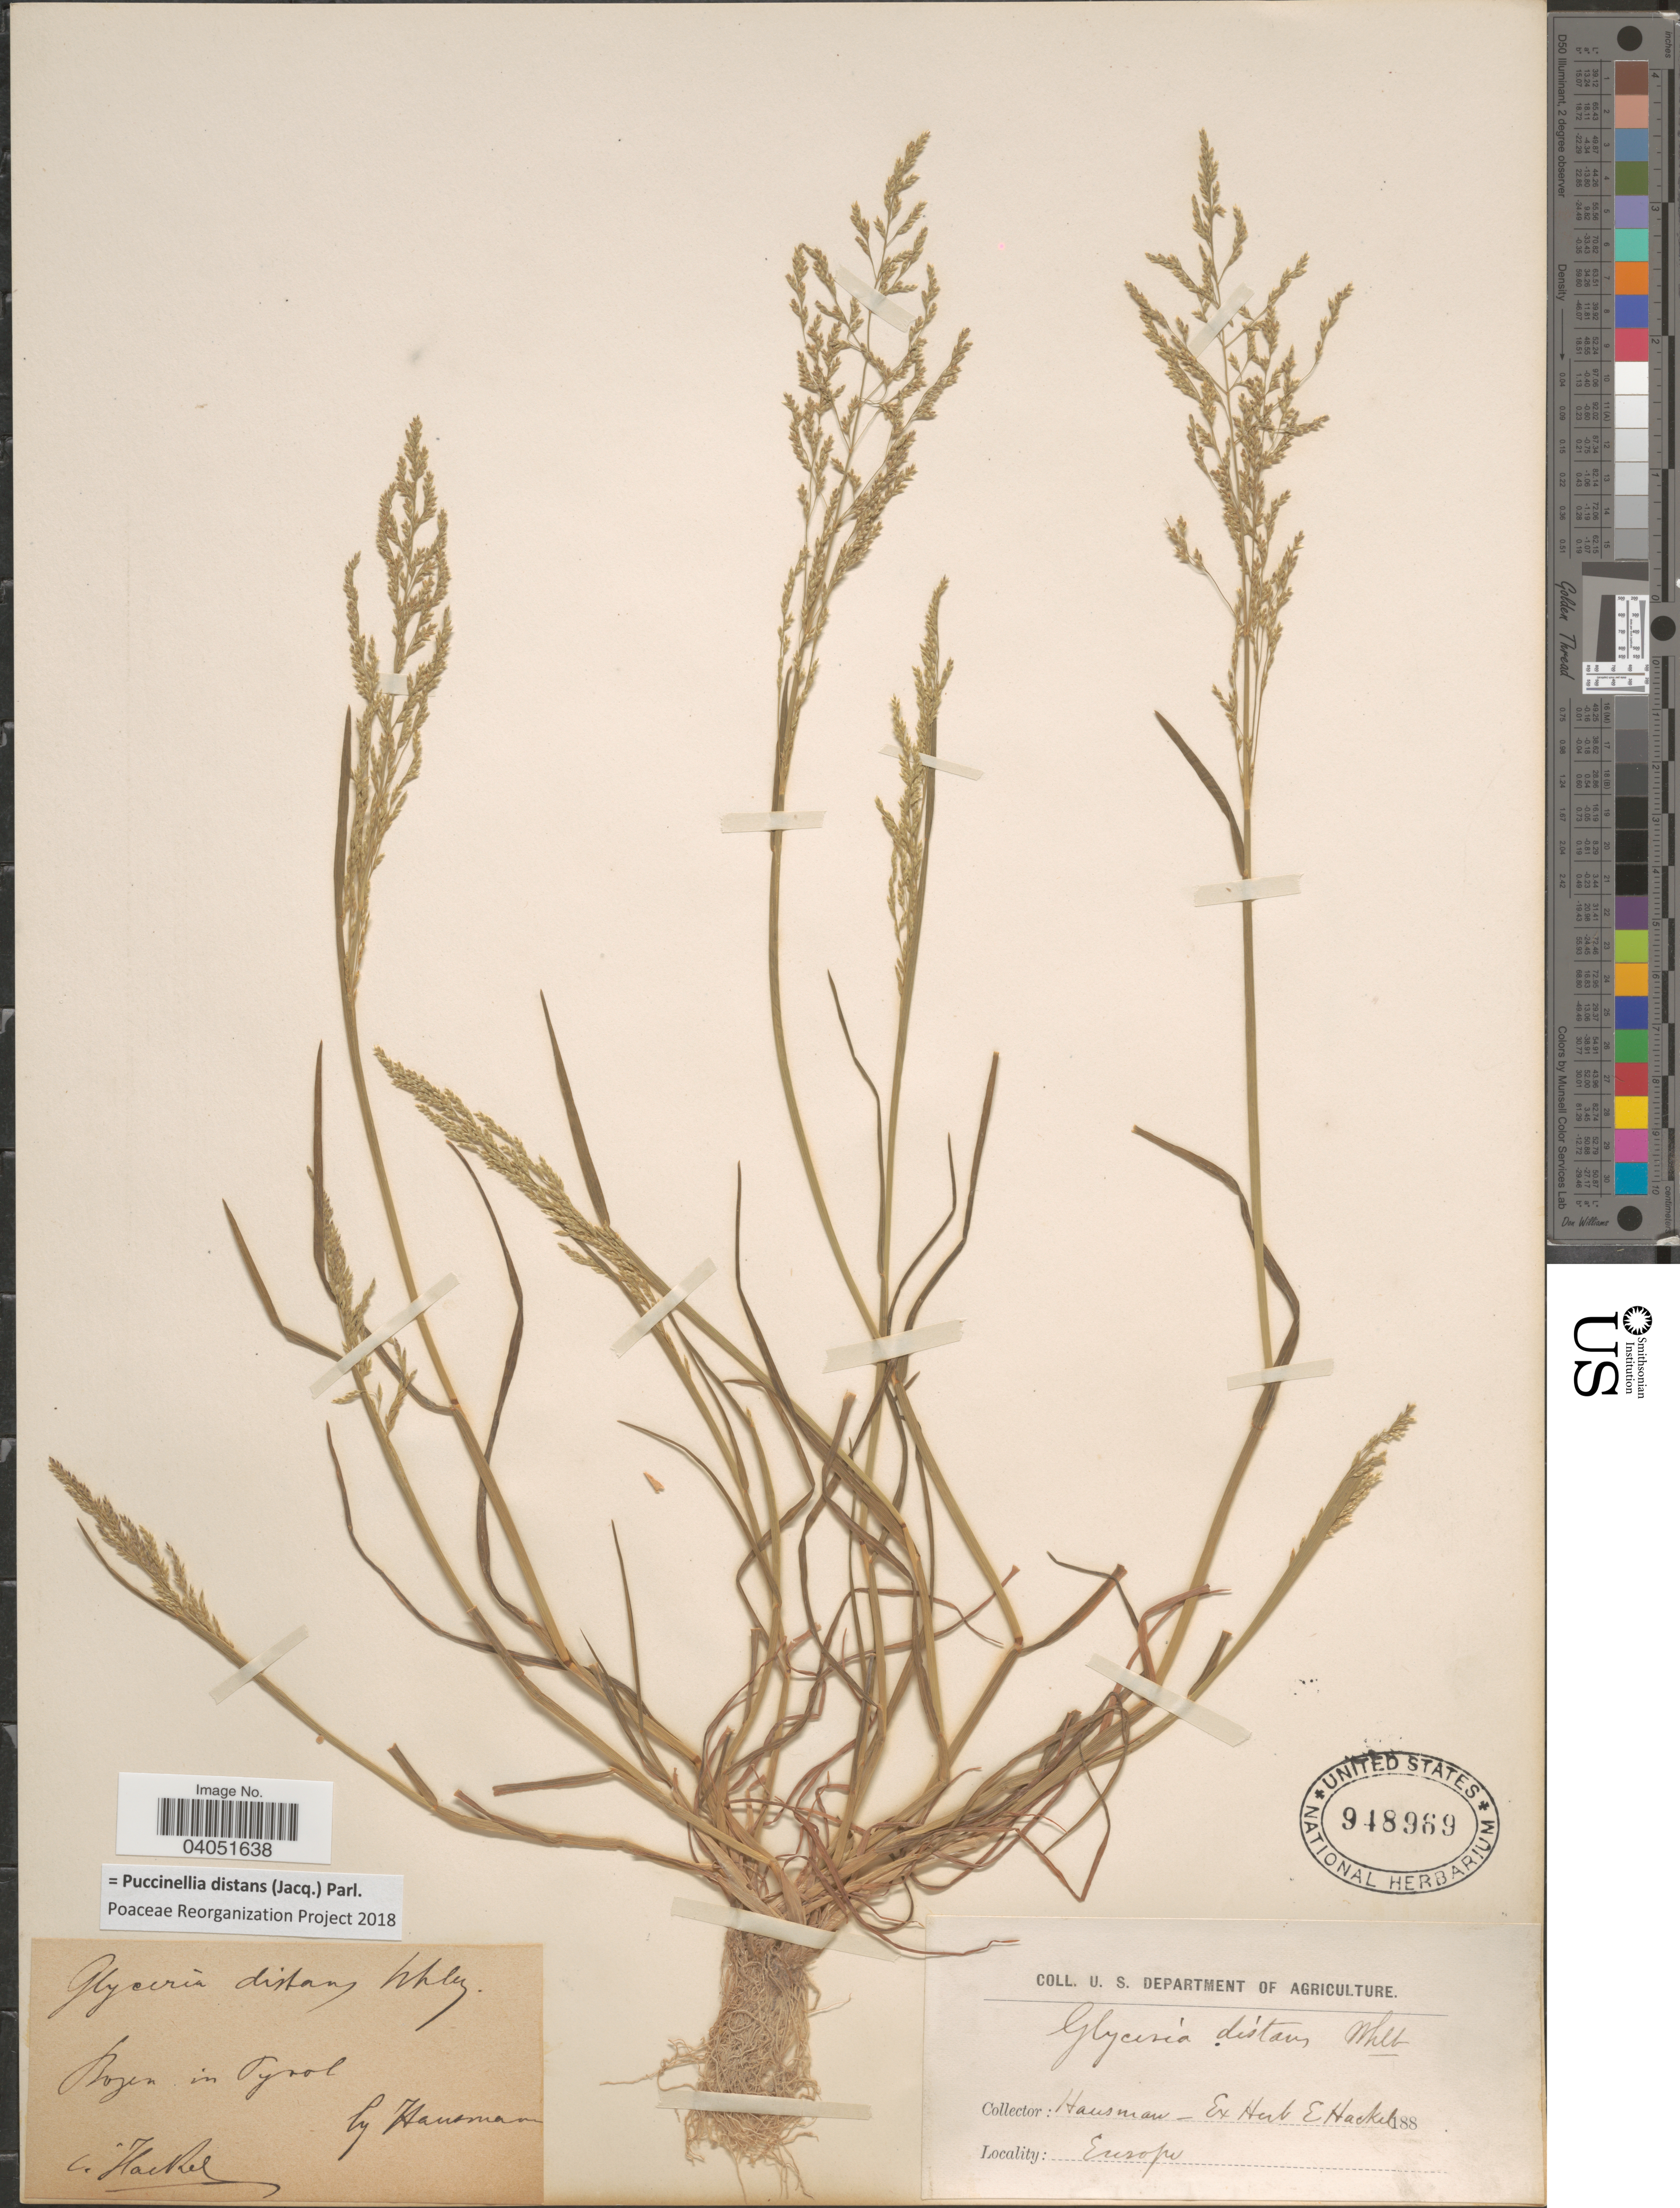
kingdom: Plantae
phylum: Tracheophyta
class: Liliopsida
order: Poales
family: Poaceae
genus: Puccinellia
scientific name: Puccinellia distans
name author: (Jacq.) Parl.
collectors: -. Hausmann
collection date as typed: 188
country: Italy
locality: Europe. Bozen in Tyrol.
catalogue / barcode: US 948969